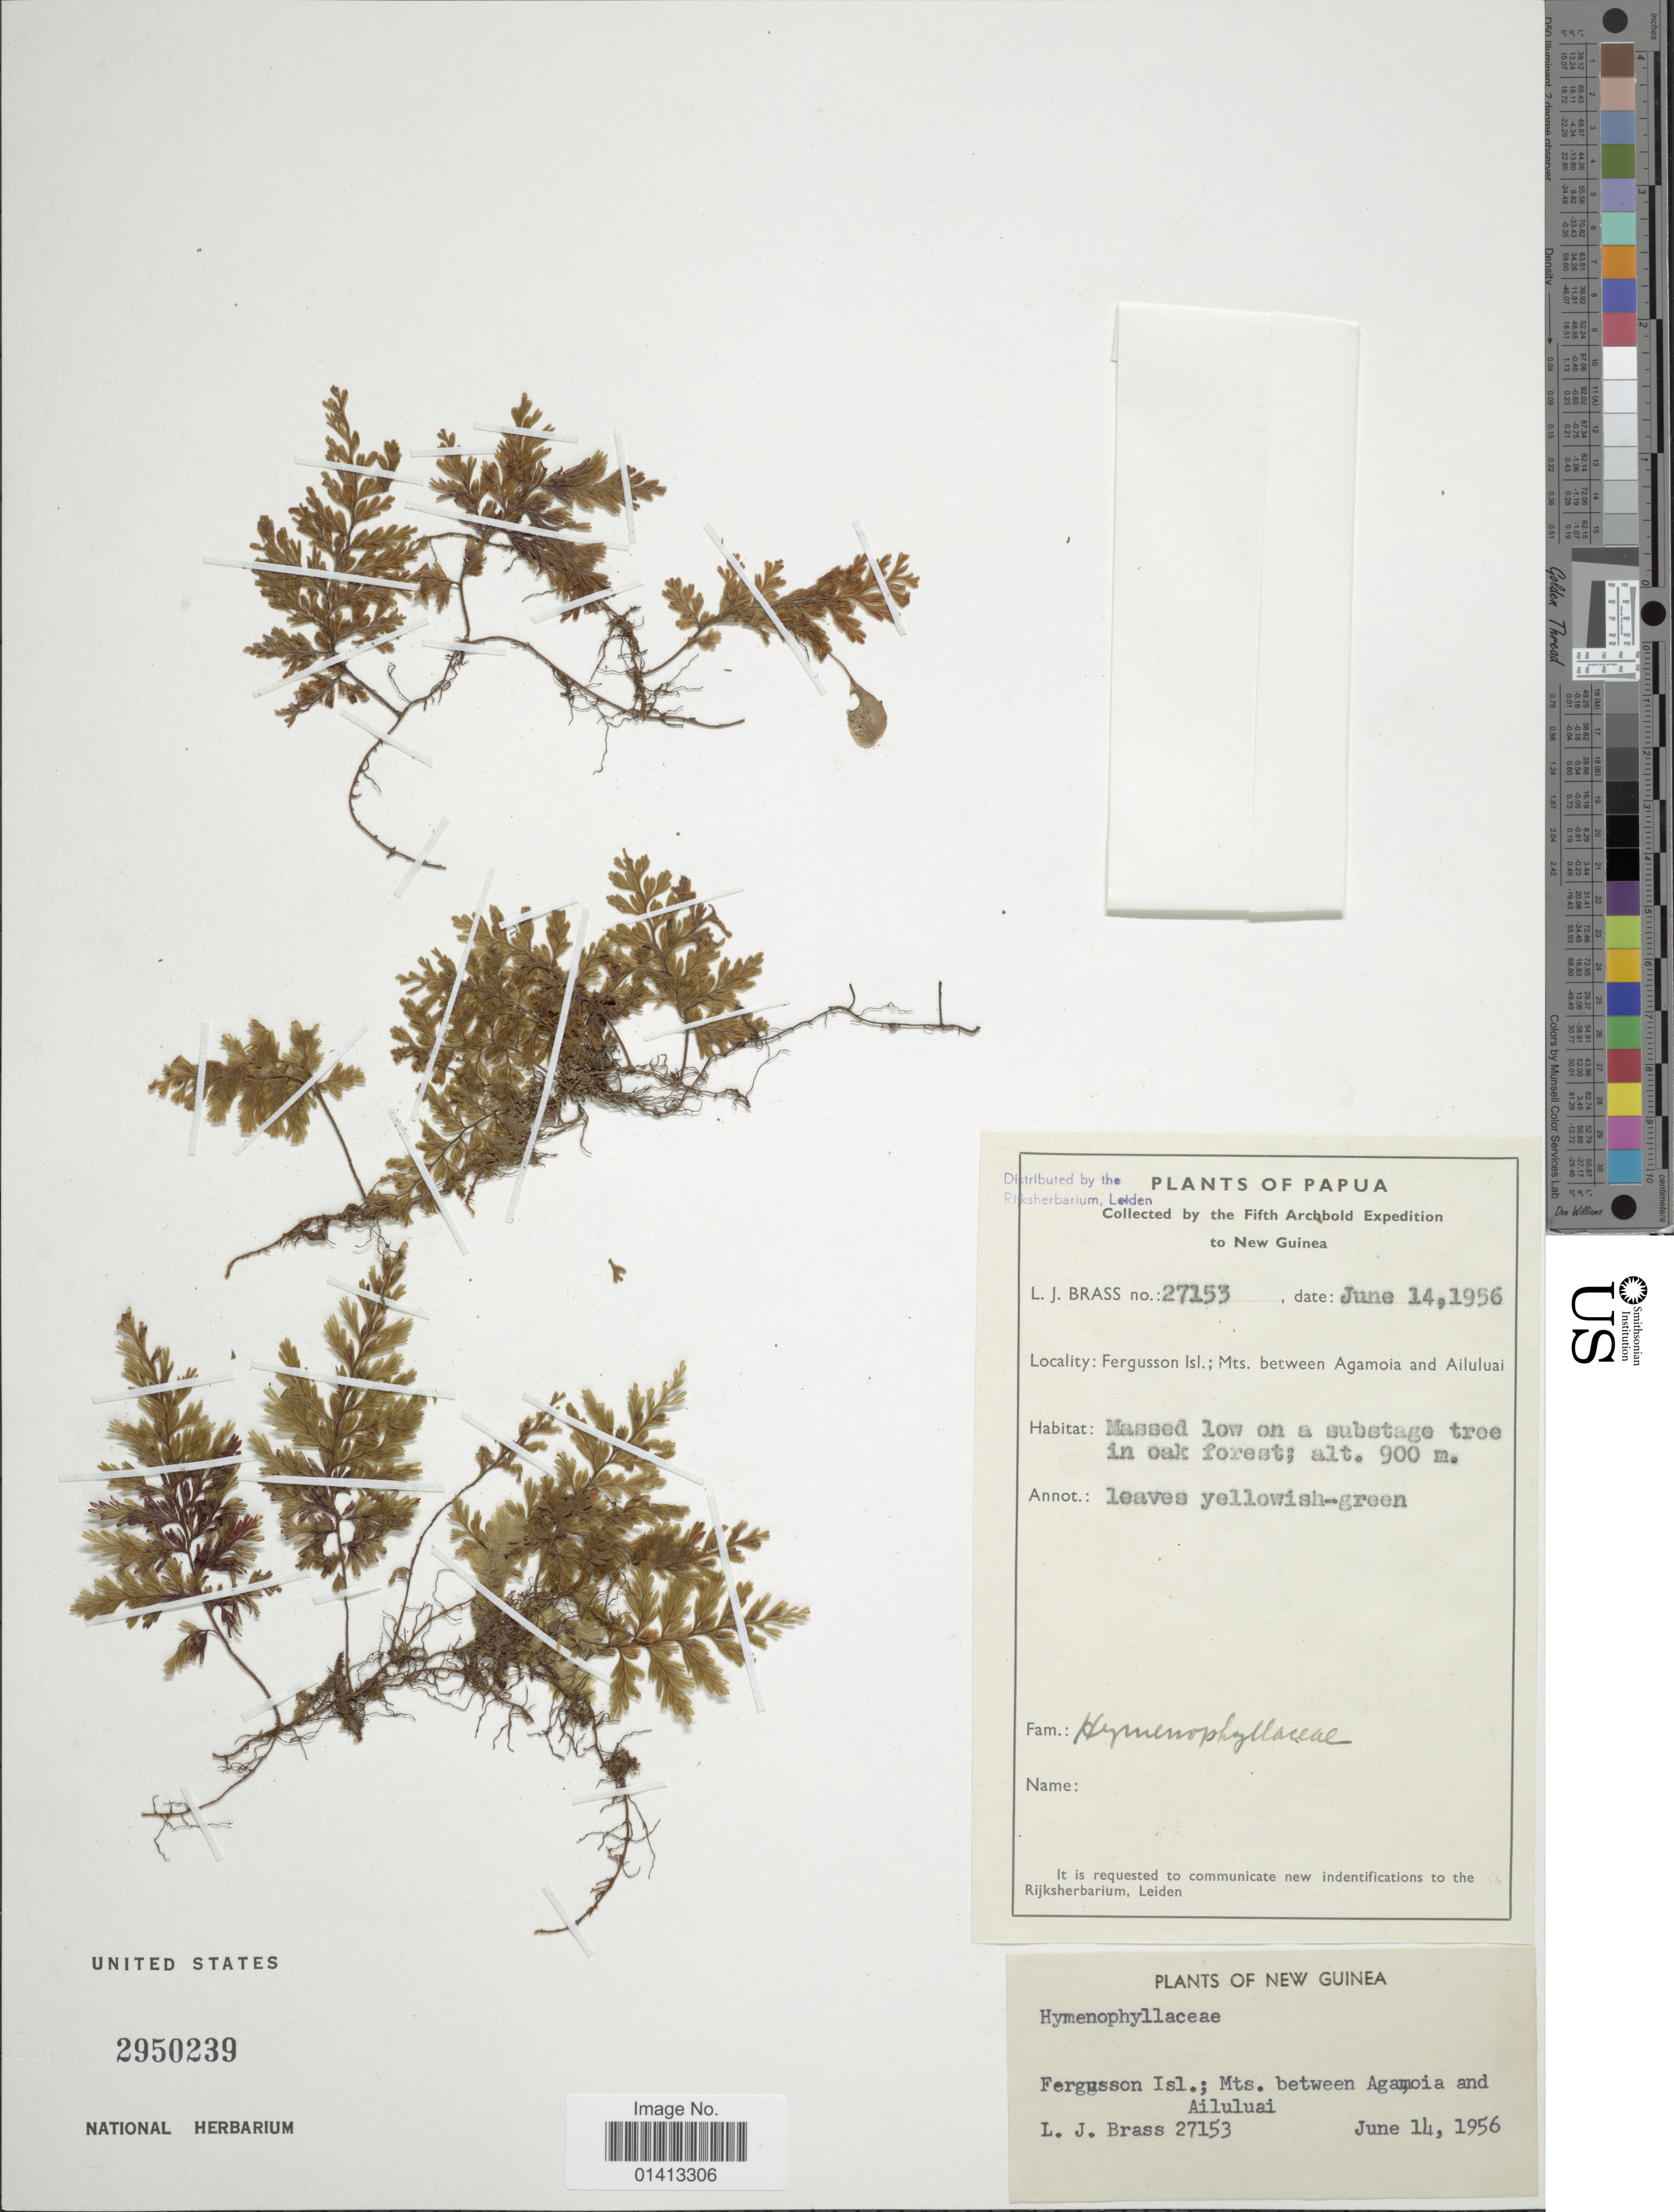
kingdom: Plantae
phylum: Tracheophyta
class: Polypodiopsida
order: Hymenophyllales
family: Hymenophyllaceae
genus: Crepidomanes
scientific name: Crepidomanes sp.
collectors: L. J. Brass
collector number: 27153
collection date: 1956-06-14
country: Papua New Guinea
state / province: Milne Bay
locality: Fergusson Isl; Mts. between Agamoia and Ailuluai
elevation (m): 900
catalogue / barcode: US 2950239